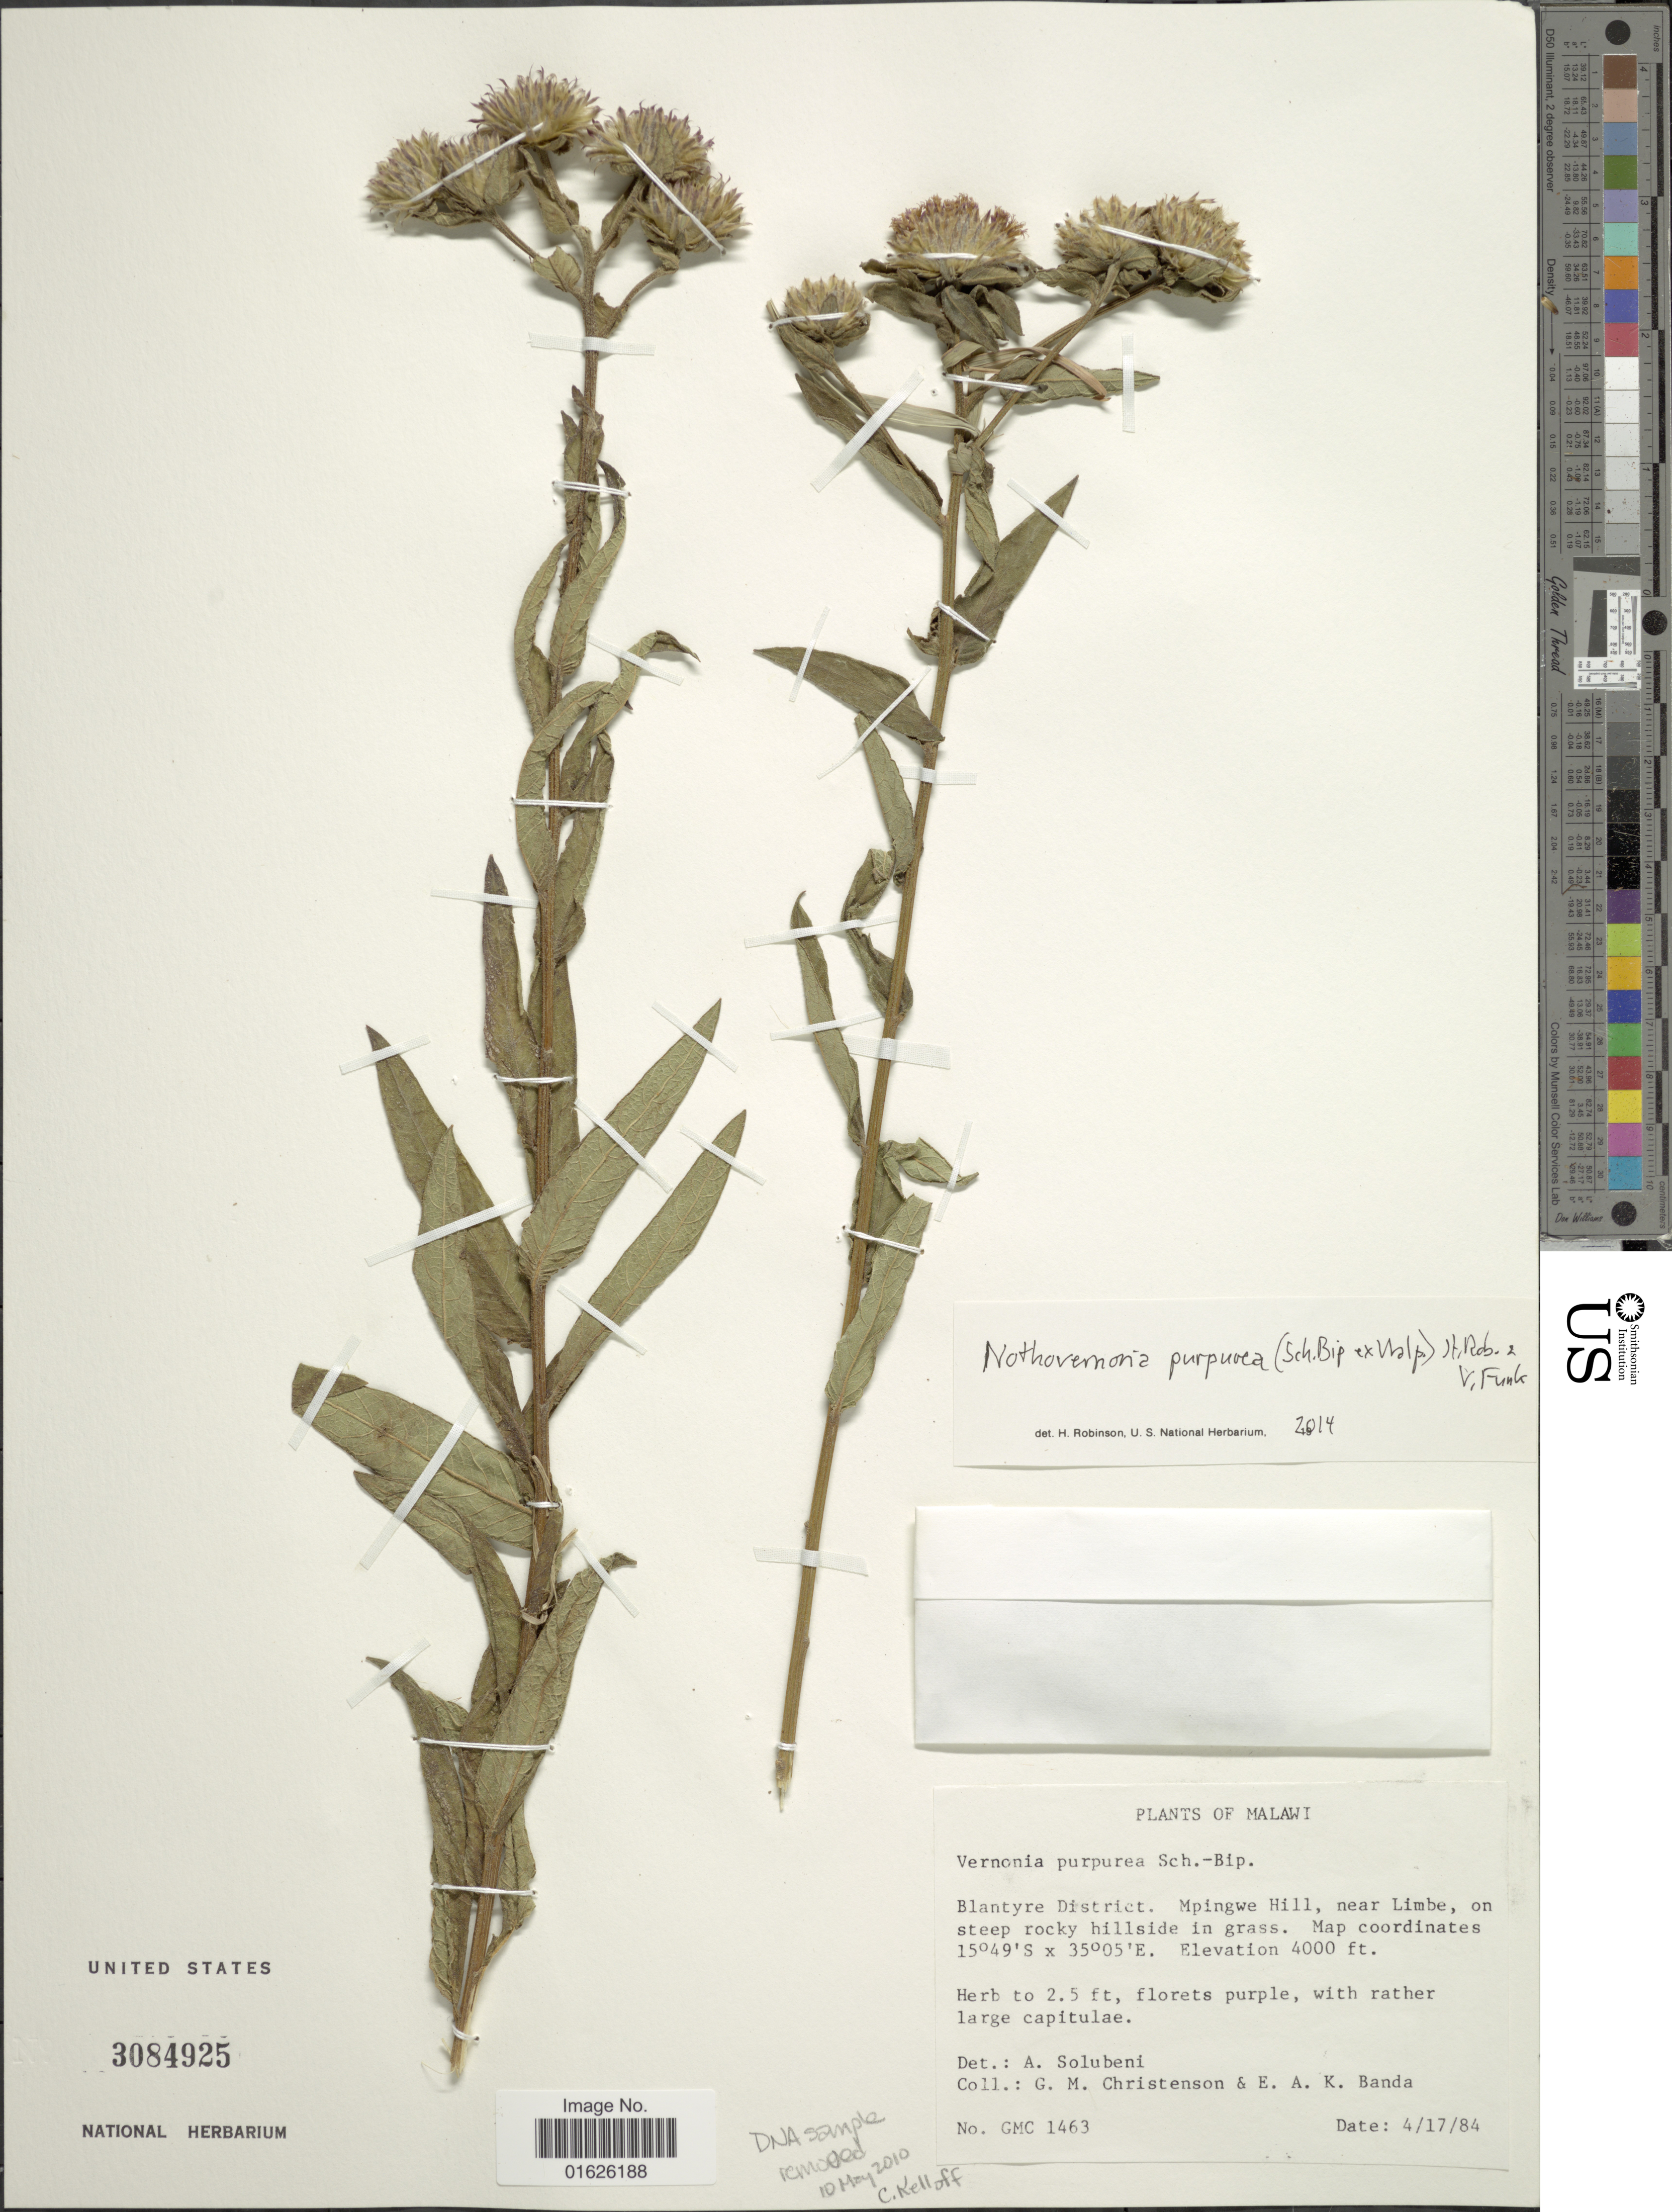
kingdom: Plantae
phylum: Tracheophyta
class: Magnoliopsida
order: Asterales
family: Asteraceae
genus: Linzia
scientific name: Linzia purpurea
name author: (Sch. Bip. ex Walp.) Isawumi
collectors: G. Christenson & E. Banda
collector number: GMC 1463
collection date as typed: Transcribed d/m/y: 17/4/84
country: Malawi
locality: Blantyre District, Mpingwe Hill, near Limbe, on steep rocky hillside in grass.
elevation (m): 1219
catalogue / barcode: US 3084925